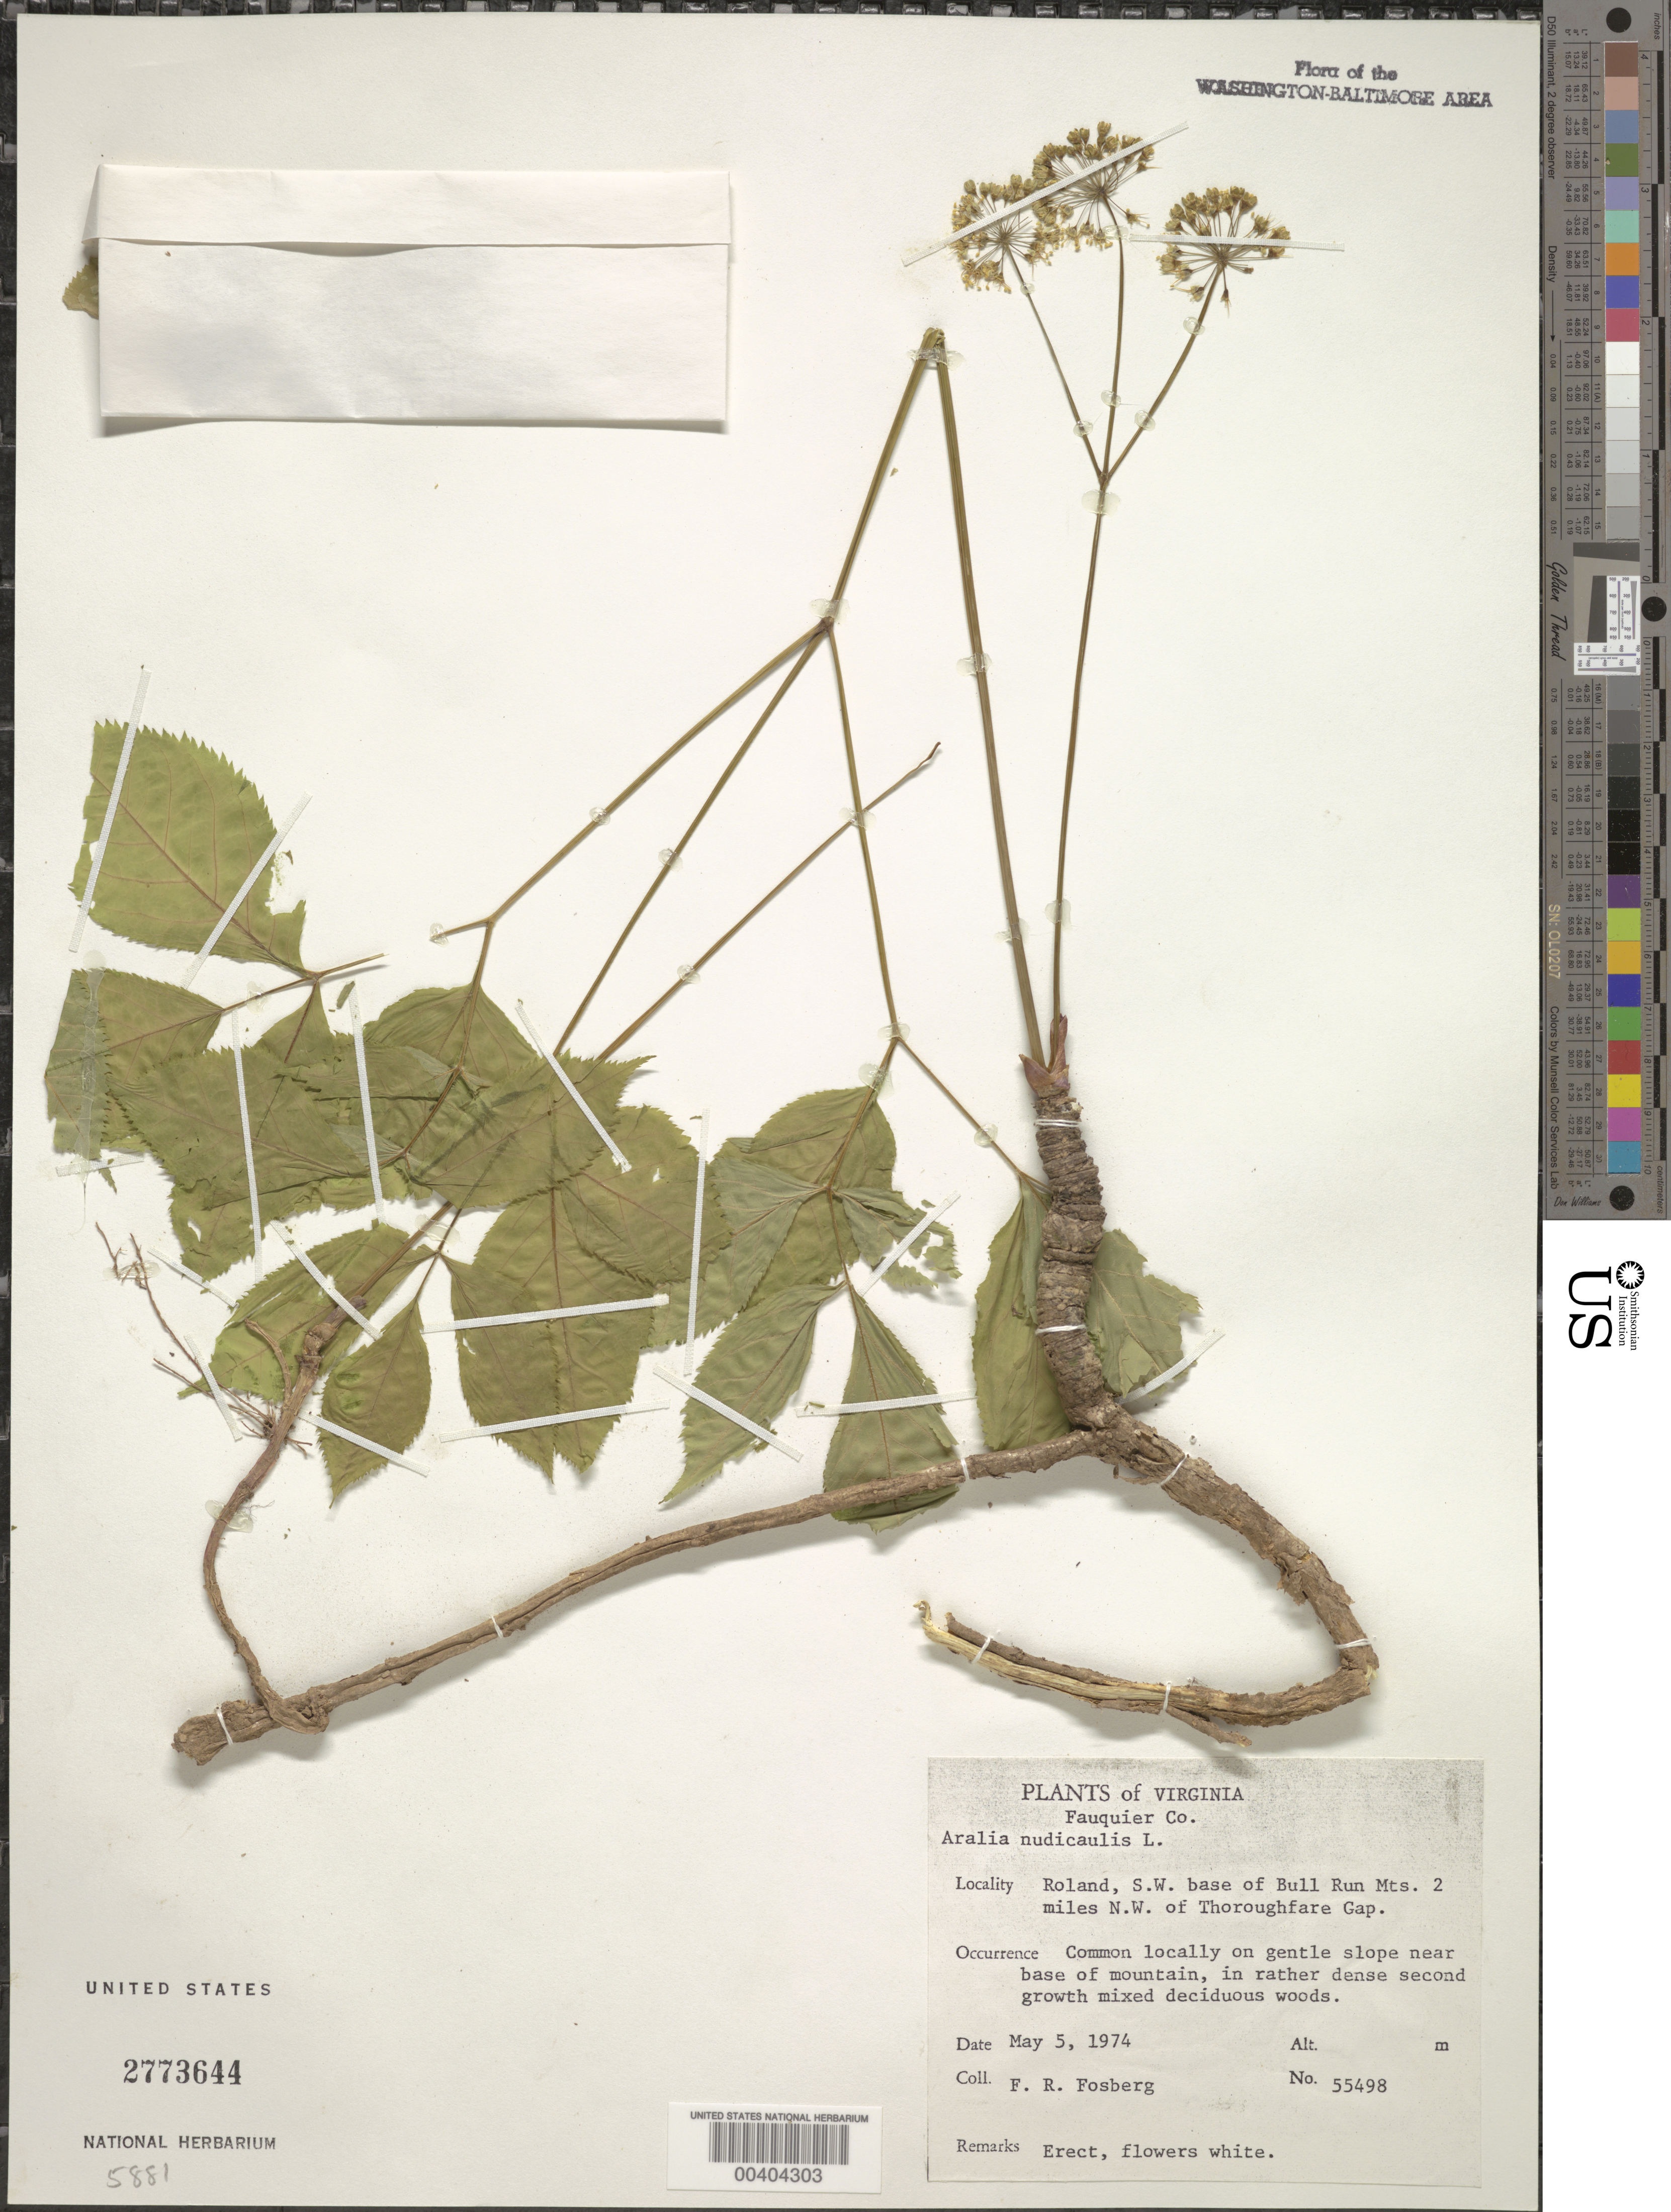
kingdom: Plantae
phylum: Tracheophyta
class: Magnoliopsida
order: Apiales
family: Araliaceae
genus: Aralia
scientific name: Aralia nudicaulis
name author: L.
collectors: F. R. Fosberg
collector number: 55498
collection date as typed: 05 May 1974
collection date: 1974-05-05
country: United States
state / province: Virginia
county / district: Fauquier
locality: Rolland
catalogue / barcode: US 2773644